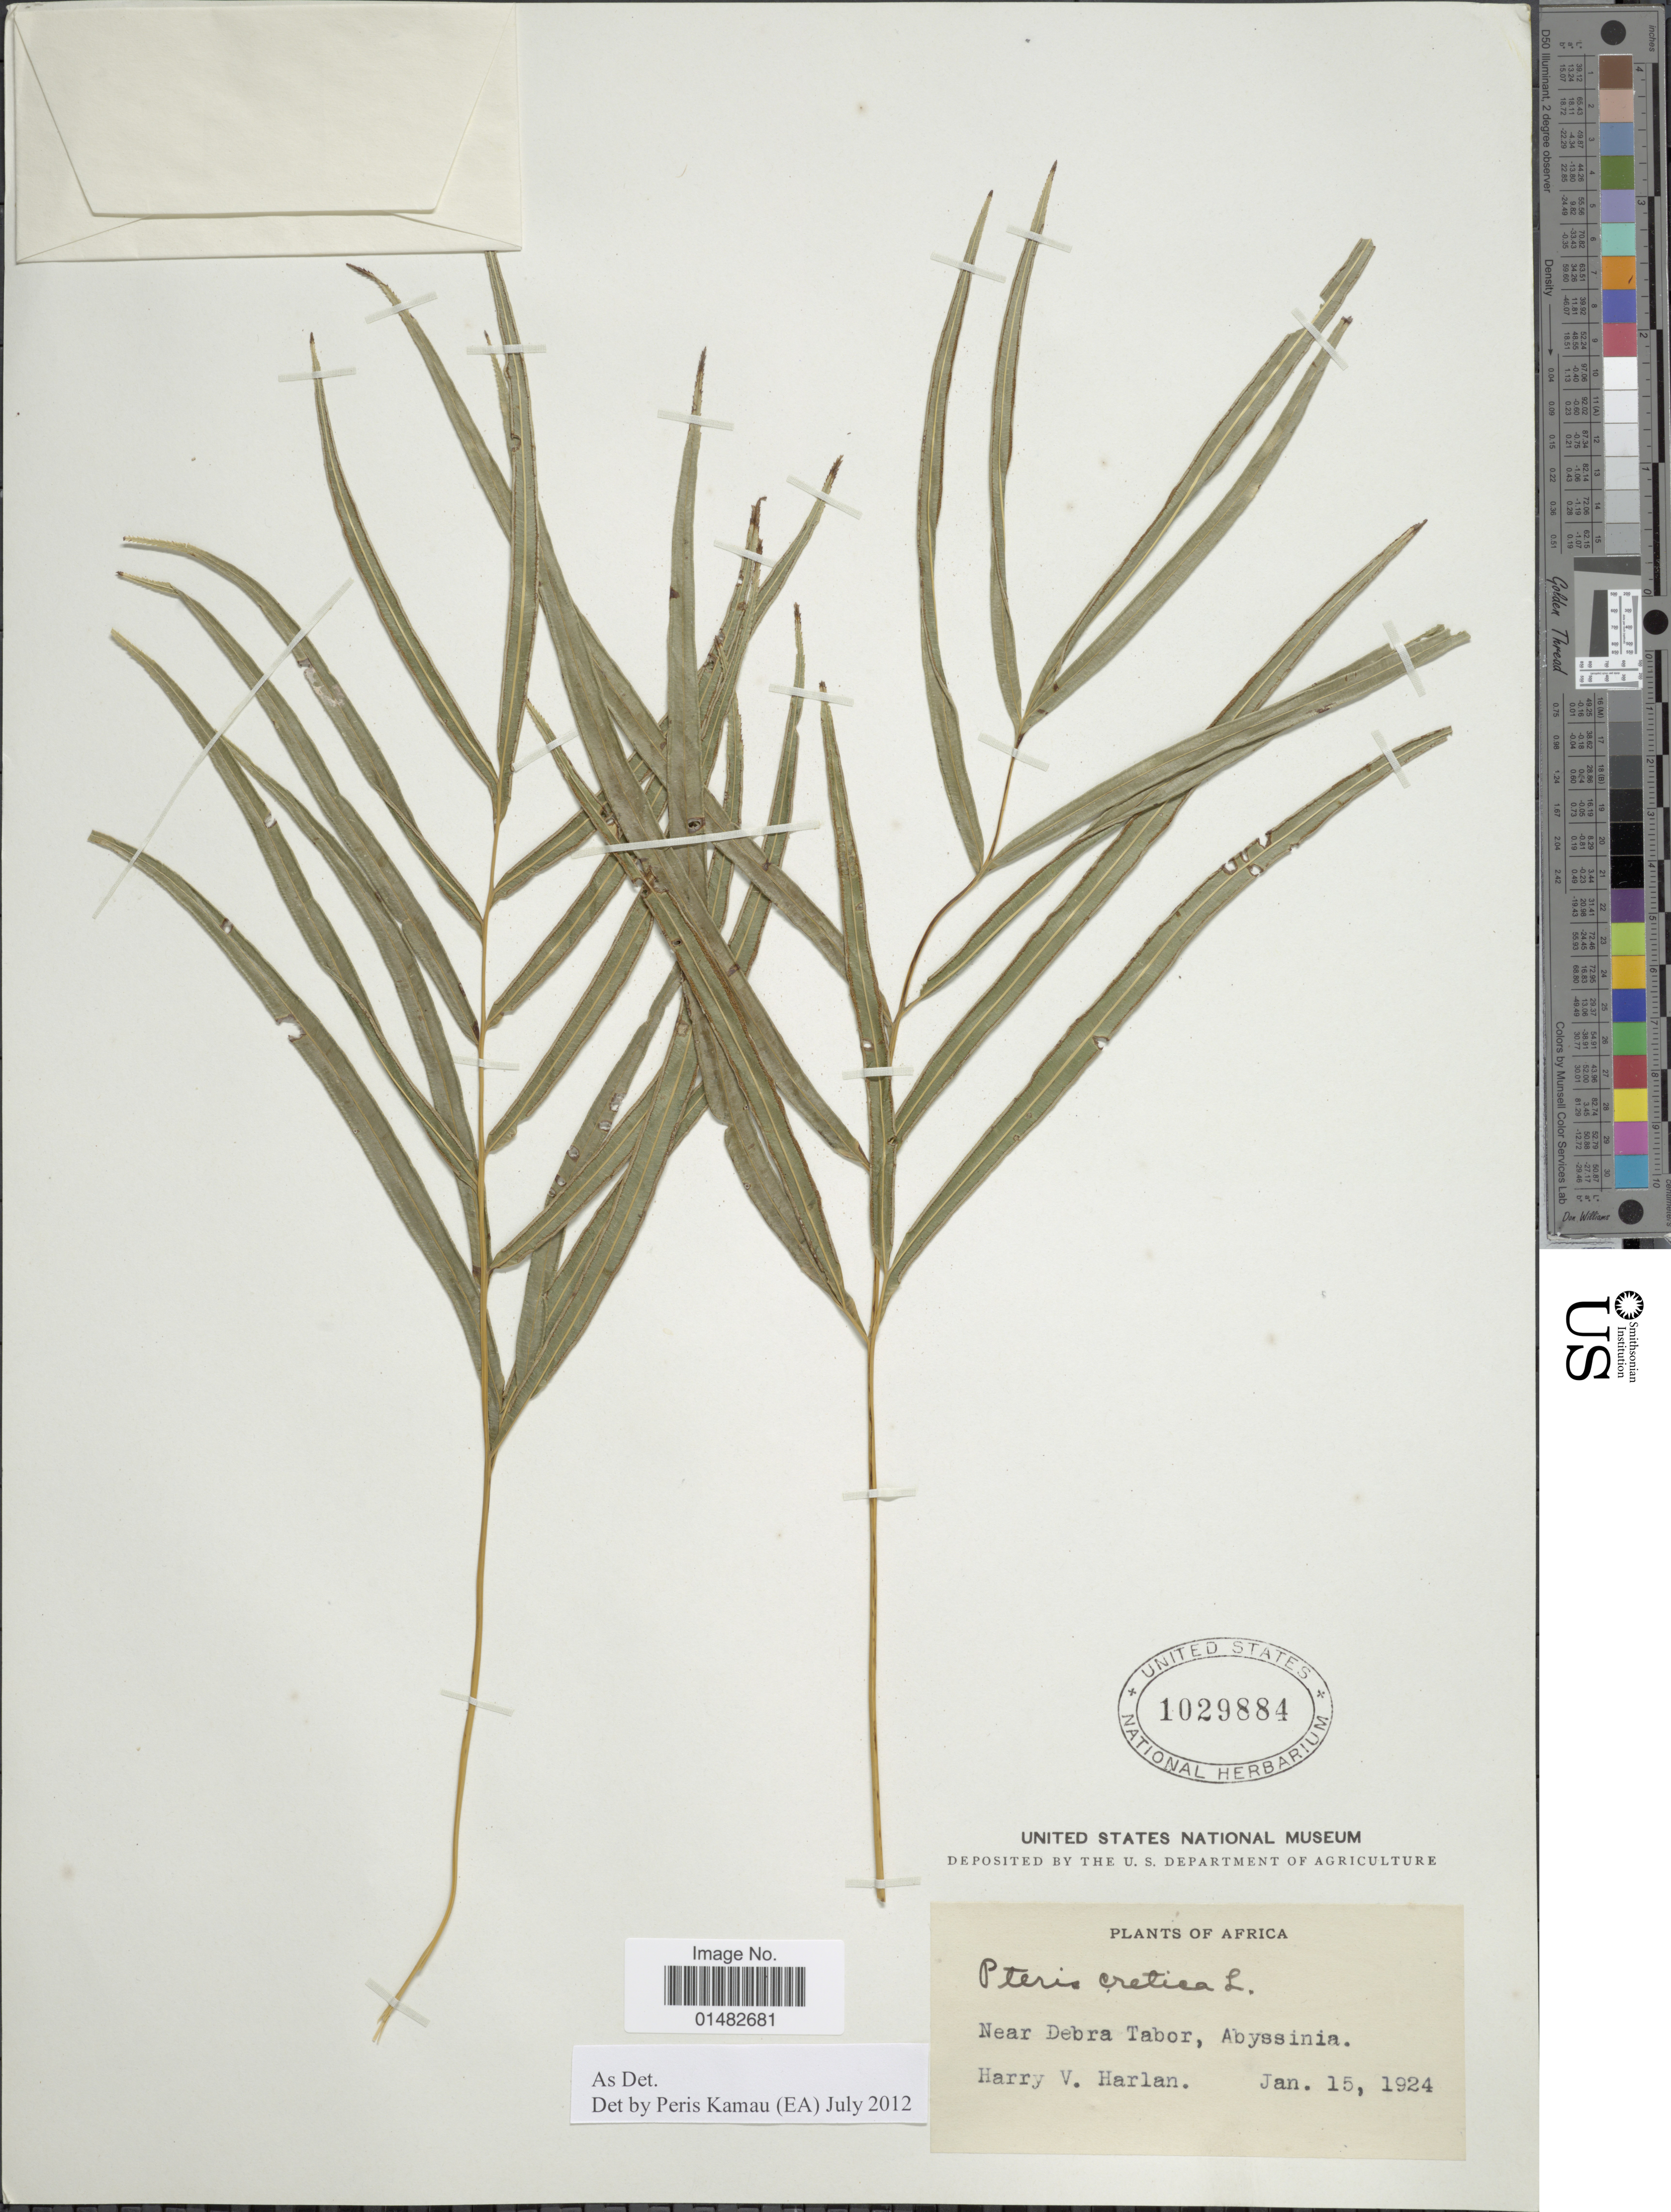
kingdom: Plantae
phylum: Tracheophyta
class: Polypodiopsida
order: Polypodiales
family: Pteridaceae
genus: Pteris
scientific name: Pteris cretica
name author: L.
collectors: H. Harlan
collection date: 1924-01-15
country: Eritrea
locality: Africa, Near Debra Tabor, Abyssinia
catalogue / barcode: US 1029884